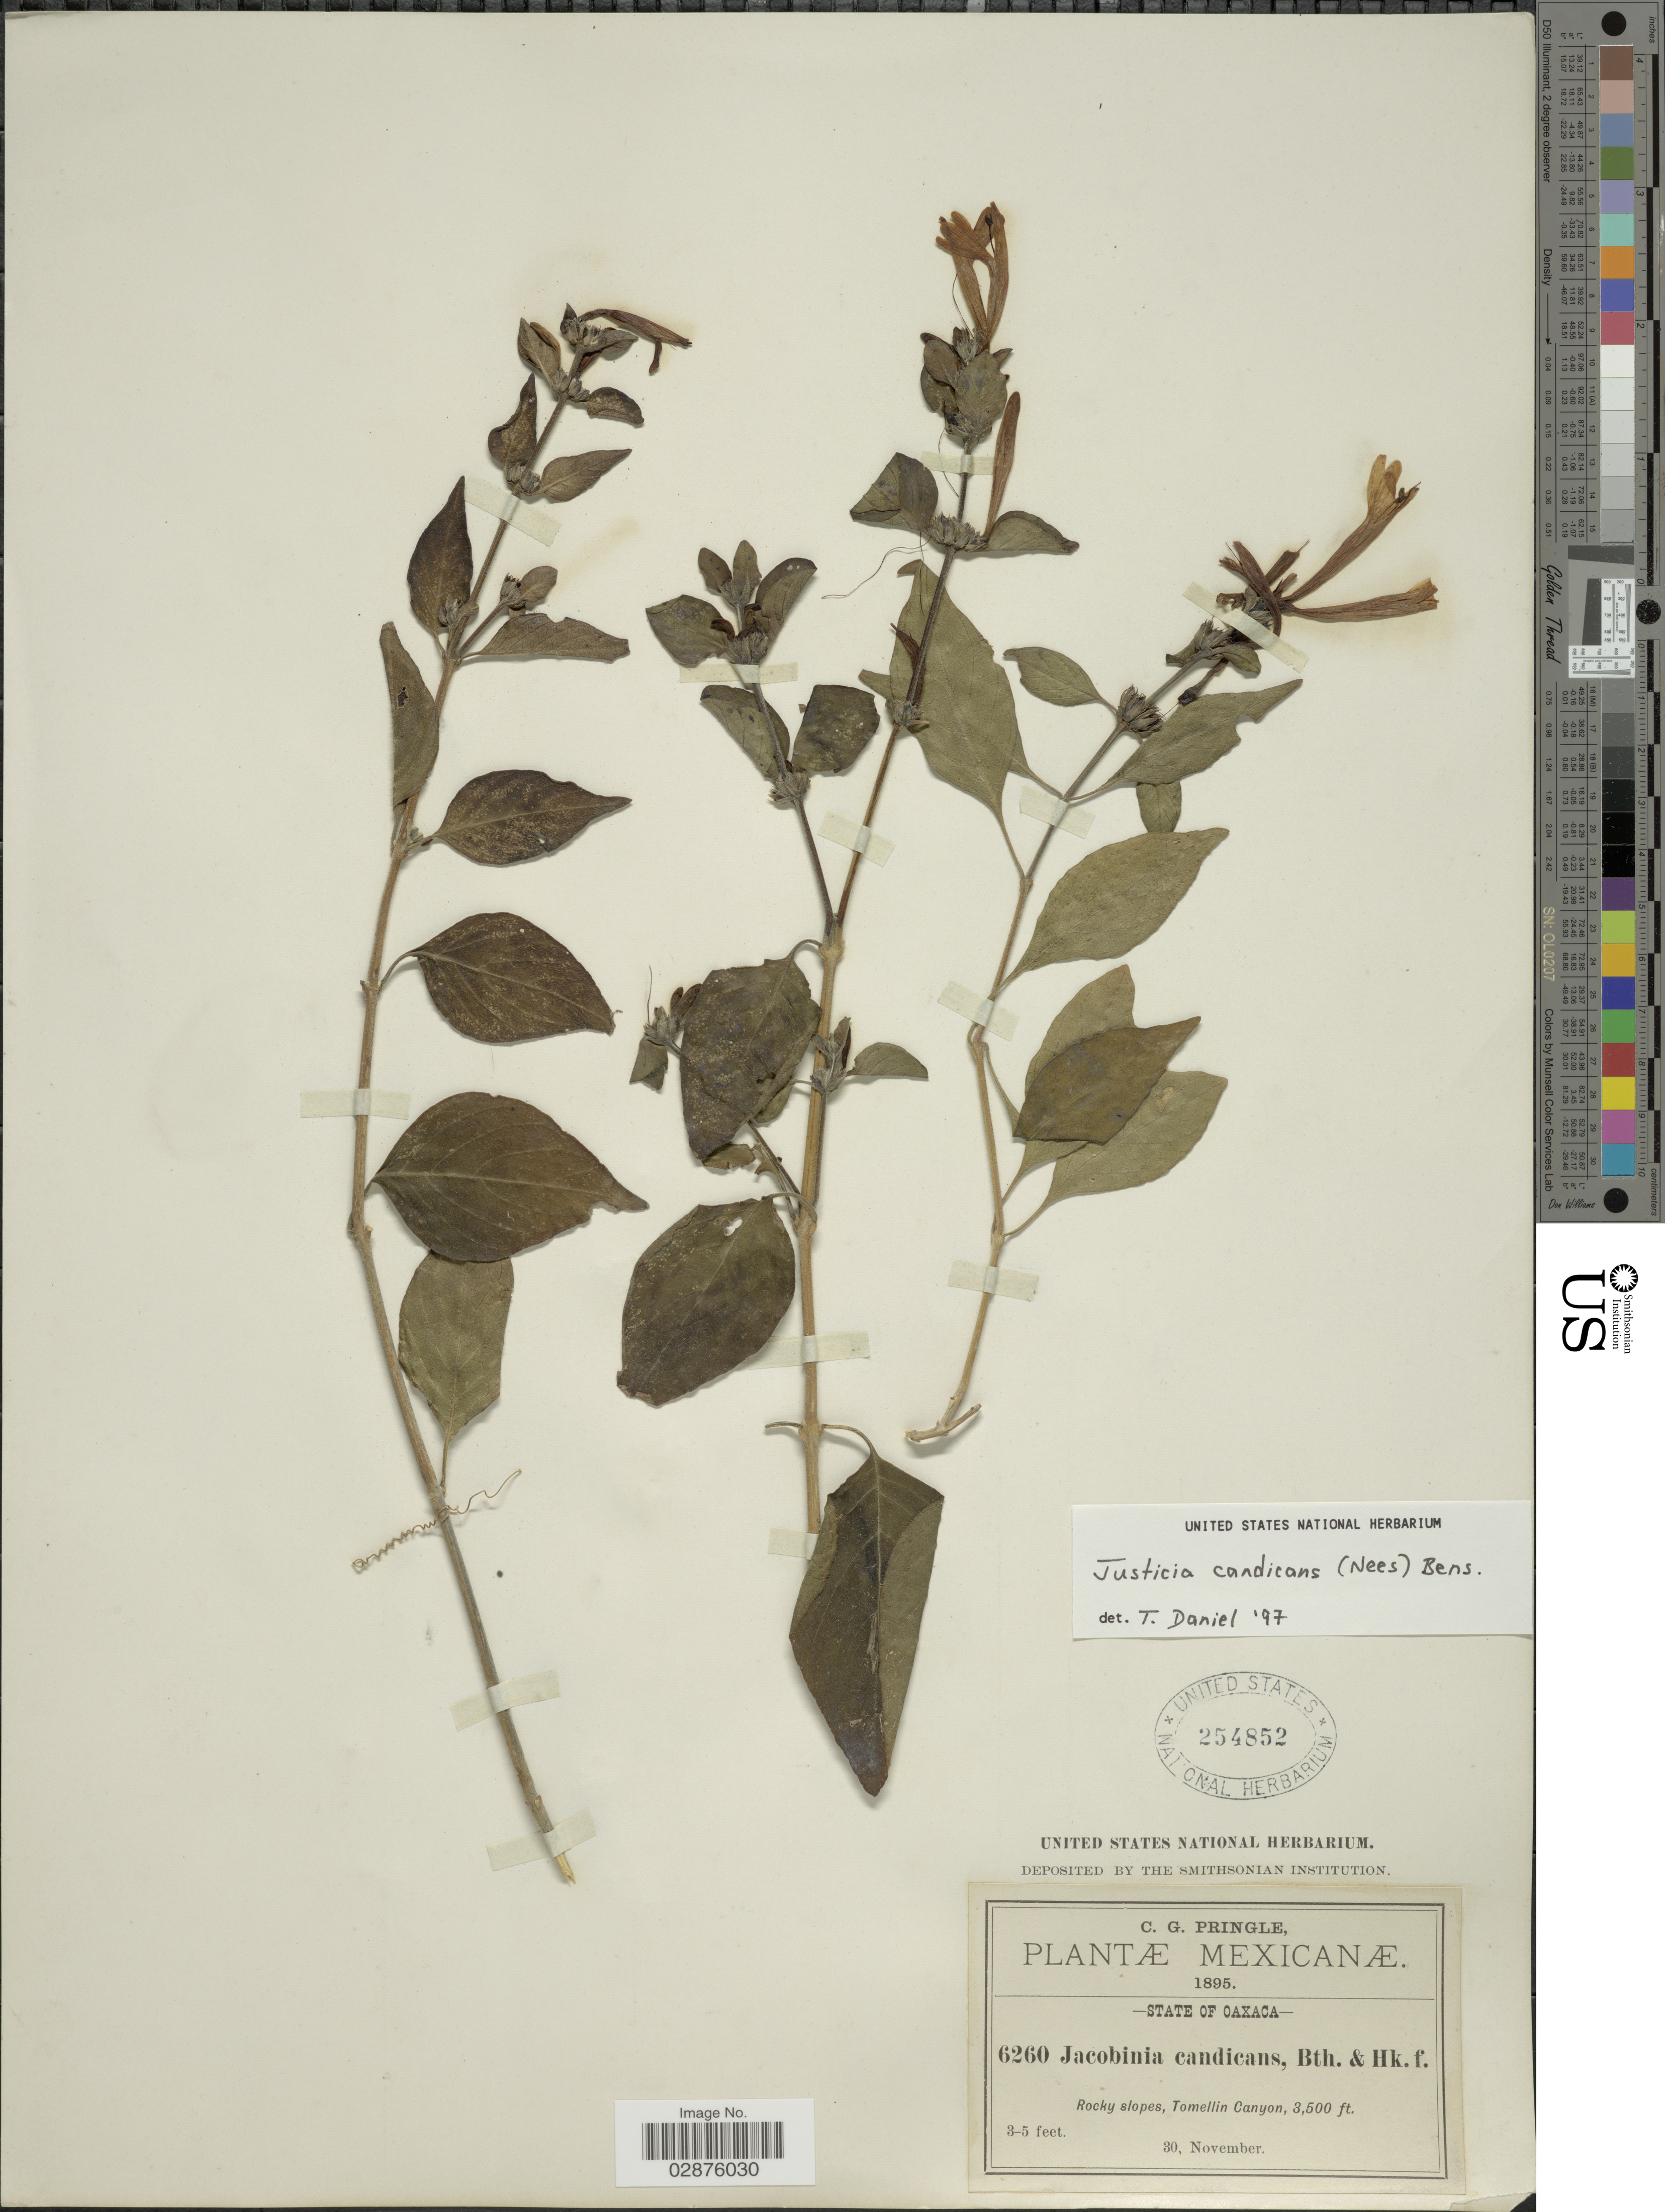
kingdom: Plantae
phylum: Tracheophyta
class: Magnoliopsida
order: Lamiales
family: Acanthaceae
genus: Justicia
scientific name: Justicia candicans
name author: (Nees) L.D. Benson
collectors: C. G. Pringle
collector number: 6260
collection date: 1895-11-30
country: Mexico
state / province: Oaxaca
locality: State of Oaxaca, Rocky slopes, Tomellin Canyon.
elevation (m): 1067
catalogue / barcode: US 254852